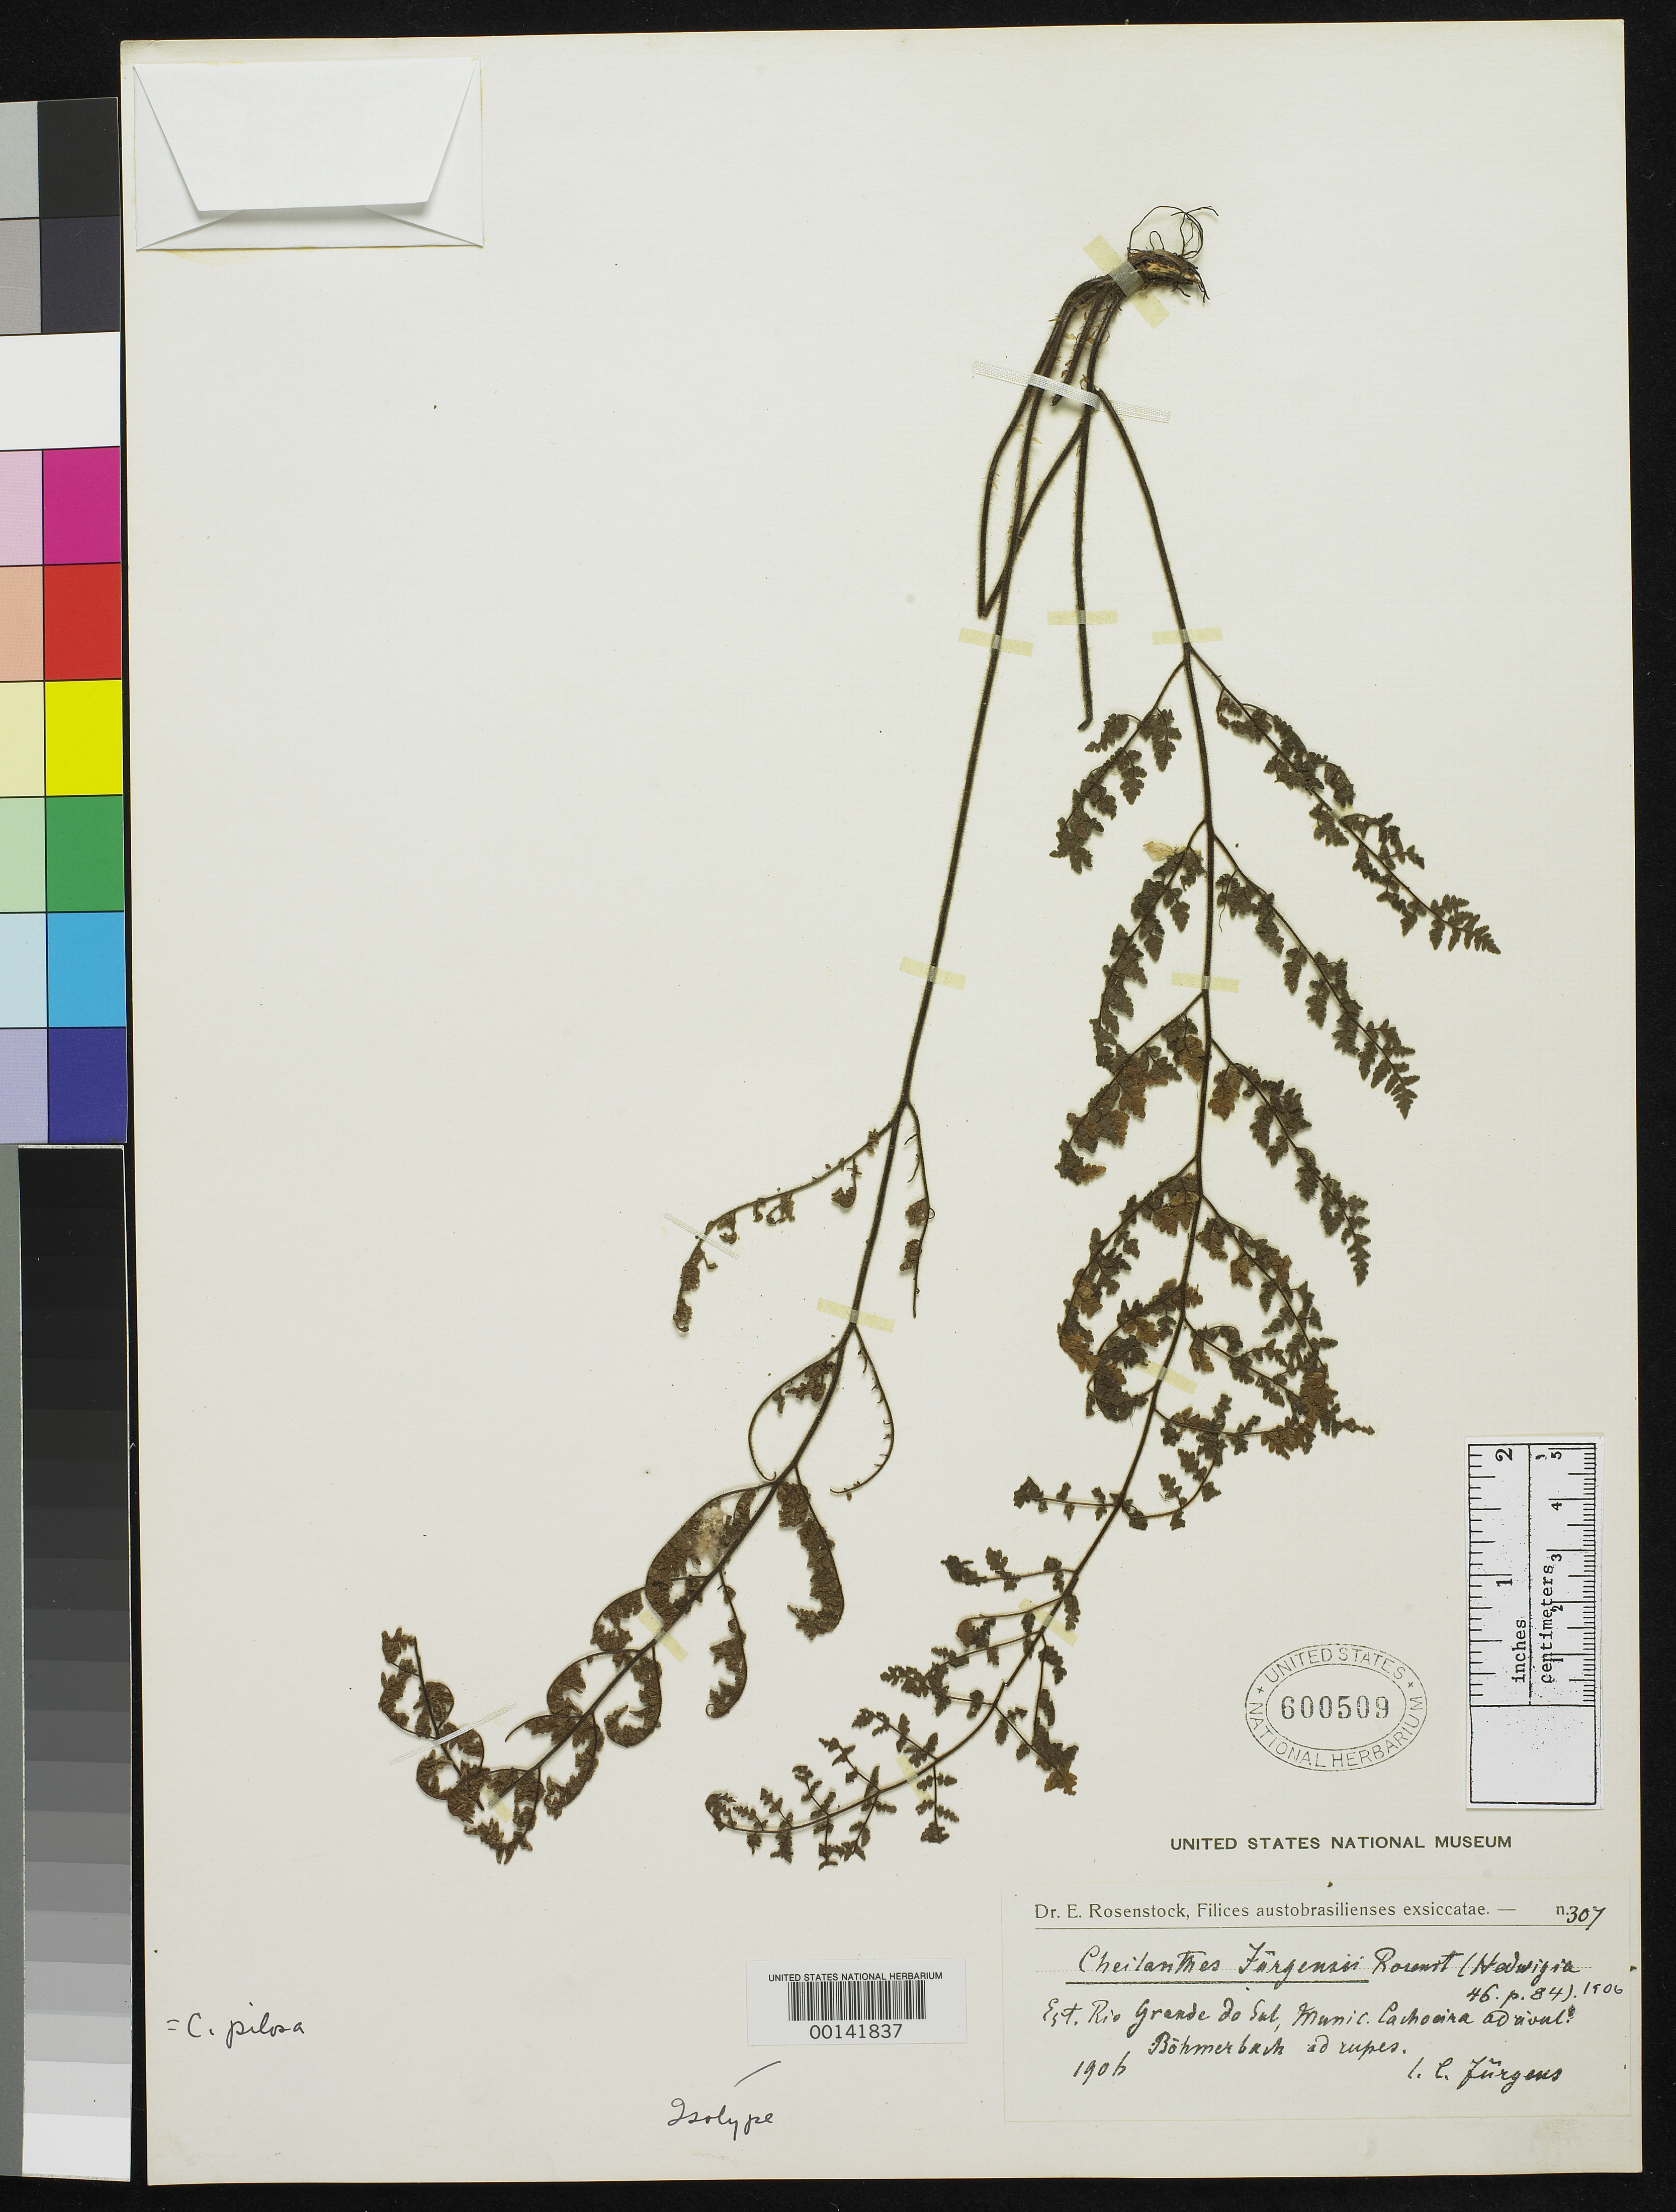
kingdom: Plantae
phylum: Tracheophyta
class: Polypodiopsida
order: Polypodiales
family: Pteridaceae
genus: Cheilanthes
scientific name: Cheilanthes jurgensii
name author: Rosenst.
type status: Type Collection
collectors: C. Juergens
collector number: Rosenstock Exs. 307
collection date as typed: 1906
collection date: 1906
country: Brazil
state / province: Minas Gerais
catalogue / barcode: US 600509